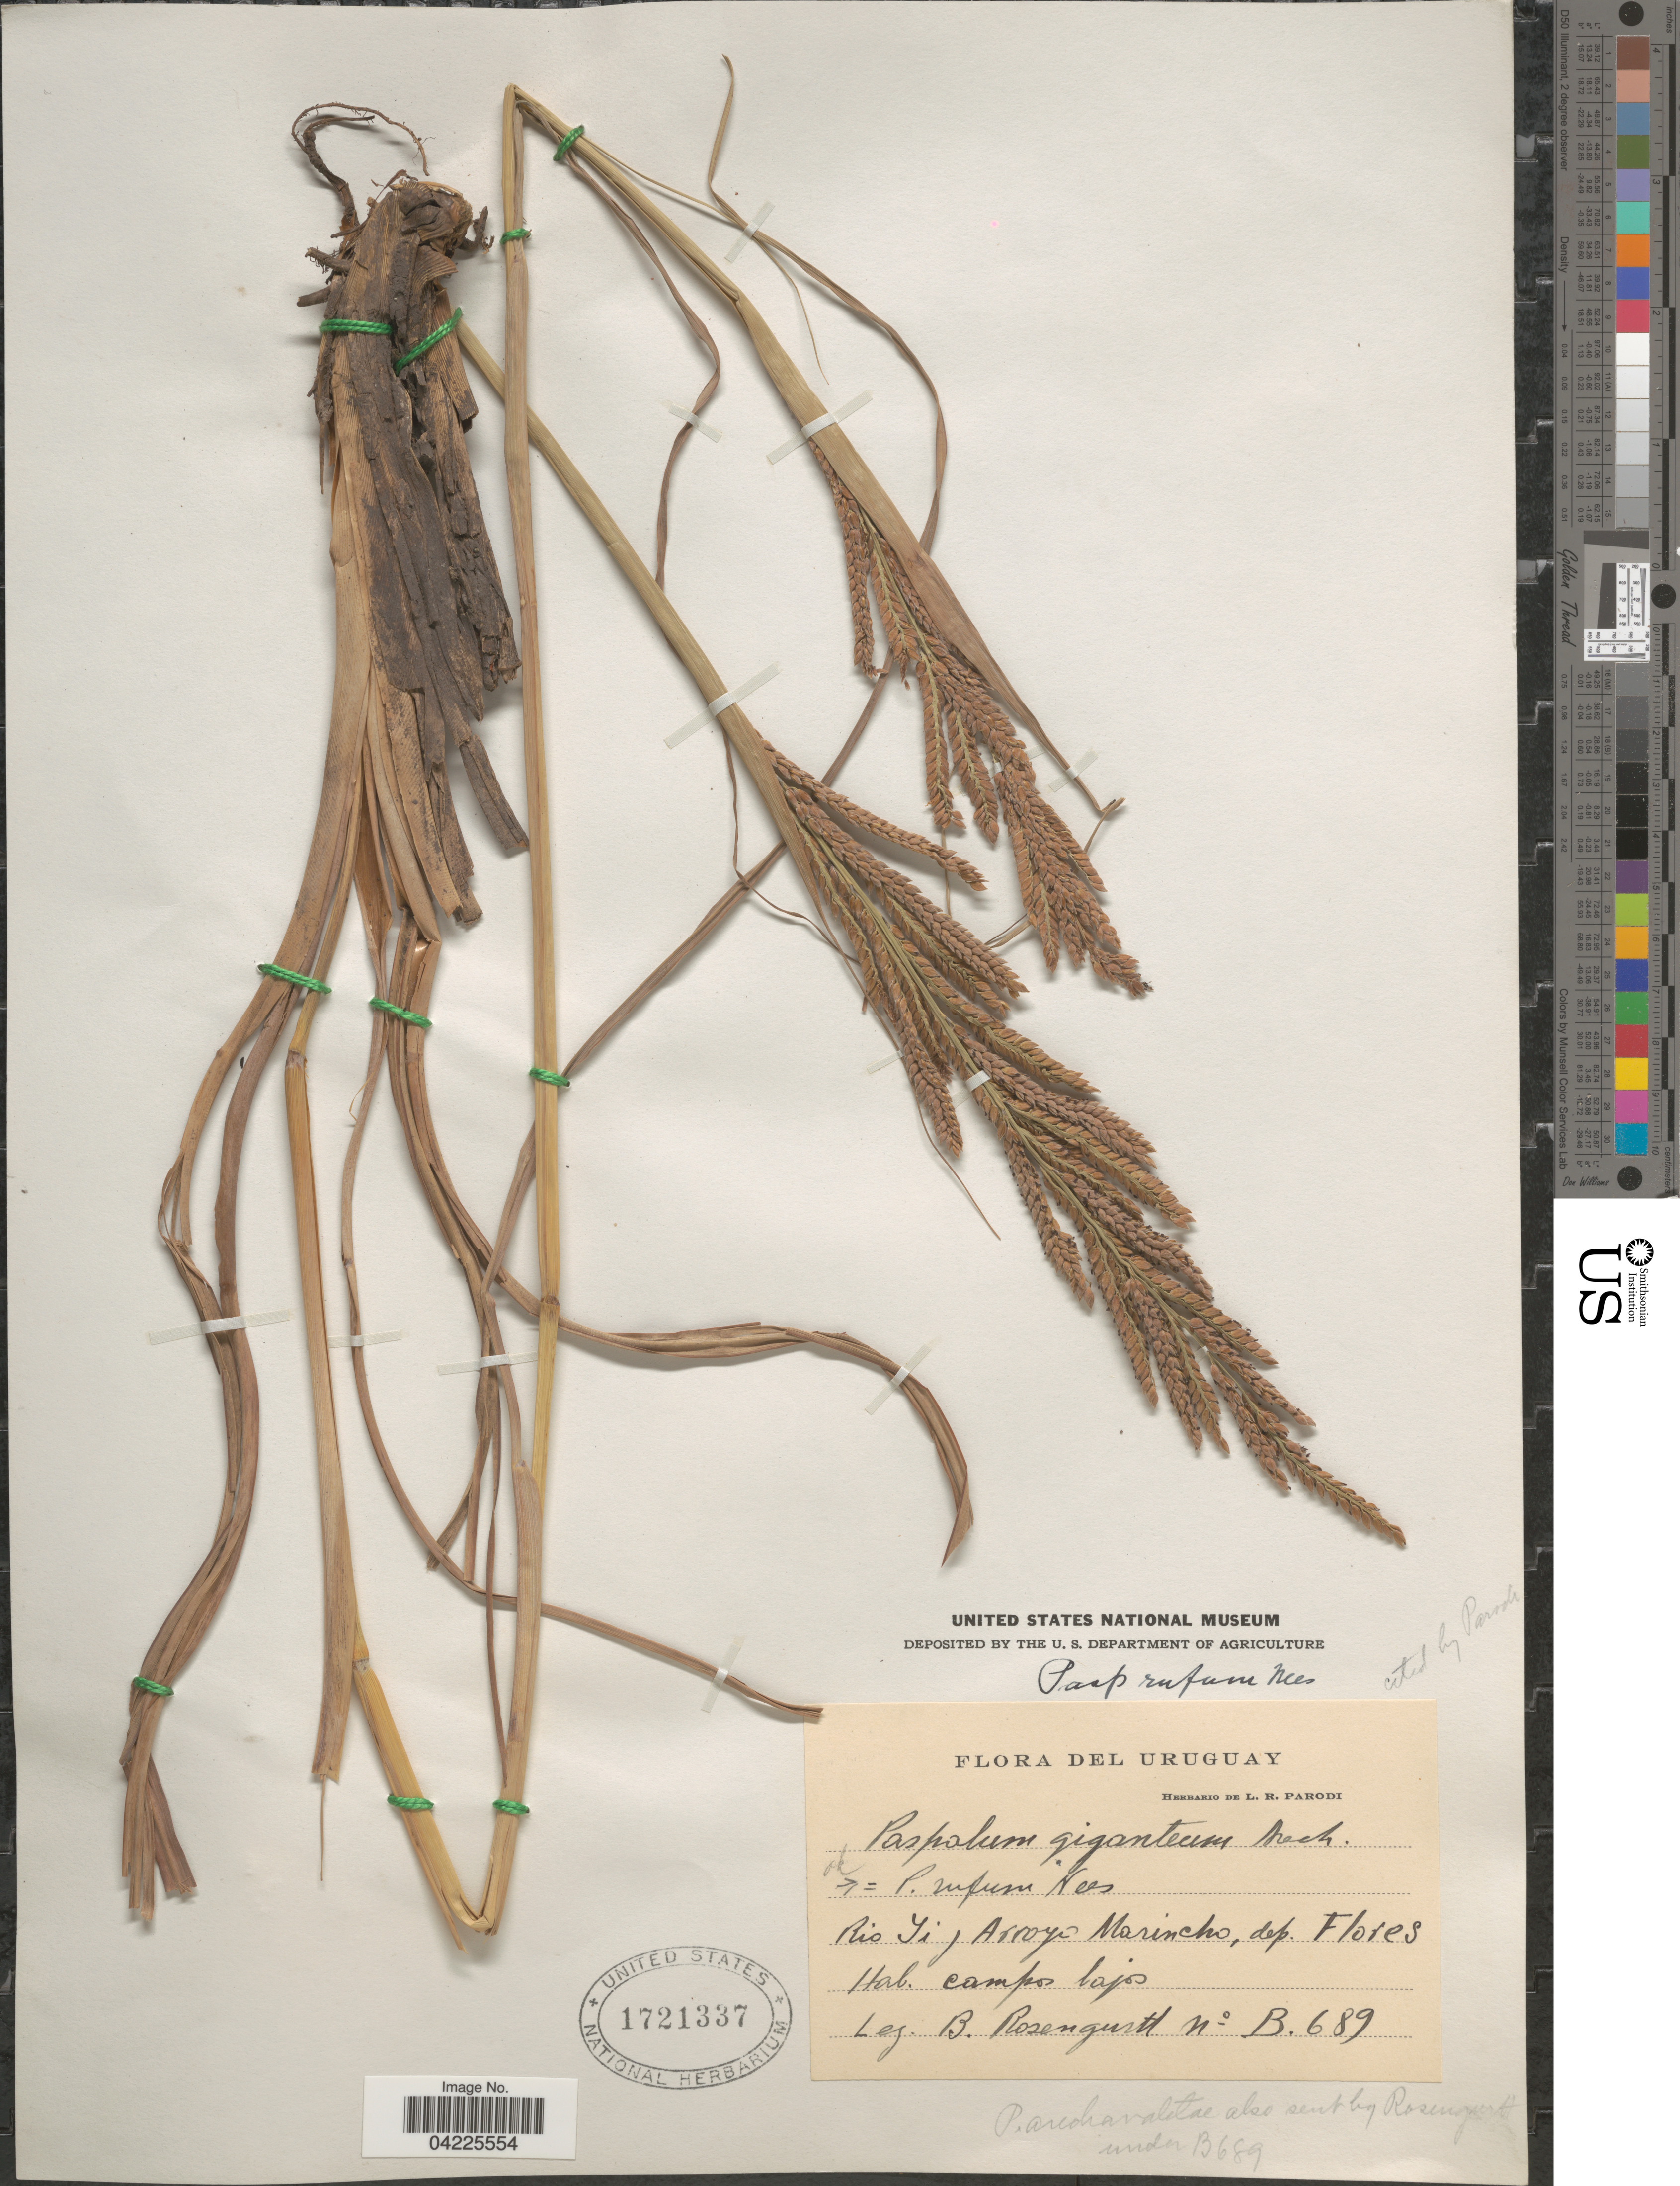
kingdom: Plantae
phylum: Tracheophyta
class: Liliopsida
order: Poales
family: Poaceae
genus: Paspalum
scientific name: Paspalum rufum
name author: Nees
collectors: B. Rosengurtt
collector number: B689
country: Uruguay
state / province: Flores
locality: Rio Yi y Arroyo Marincho, dep. Flores.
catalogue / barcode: US 1721337